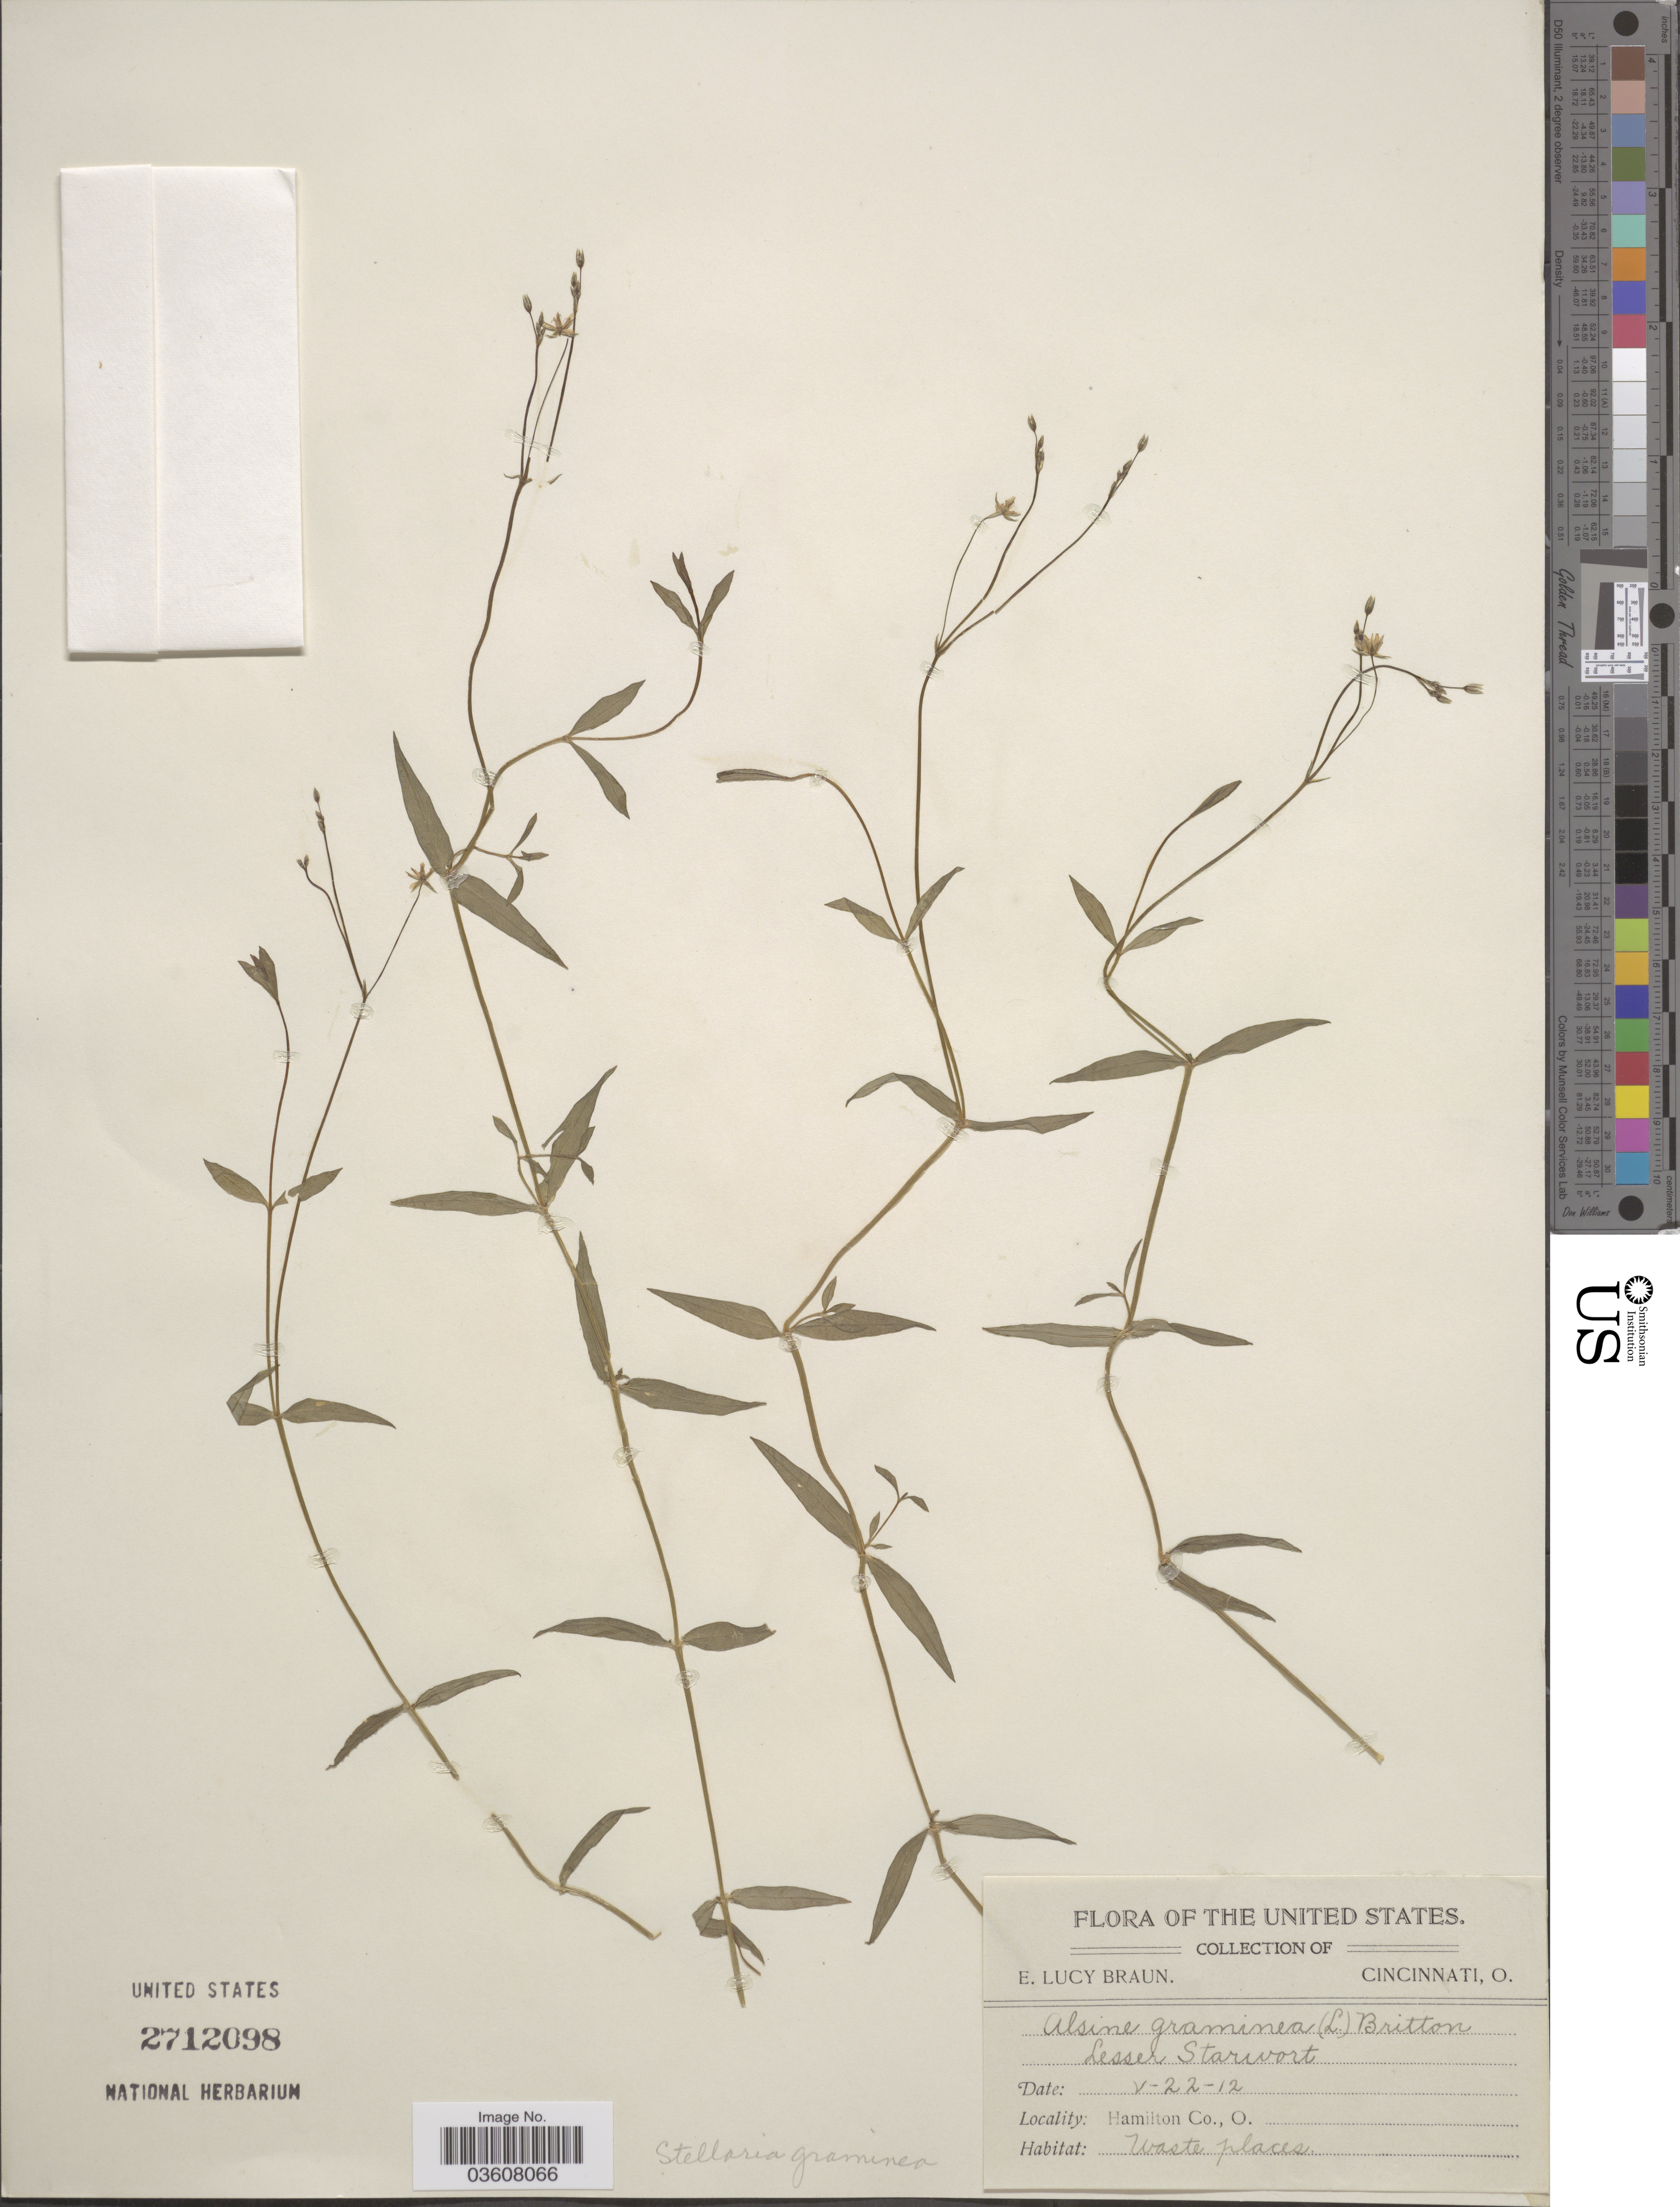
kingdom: Plantae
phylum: Tracheophyta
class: Magnoliopsida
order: Caryophyllales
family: Caryophyllaceae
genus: Stellaria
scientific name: Stellaria graminea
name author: L.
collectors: E. L. Braun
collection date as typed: Transcribed d/m/y: 22/5/12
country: United States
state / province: Ohio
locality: Hamilton Co.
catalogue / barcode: US 2712098